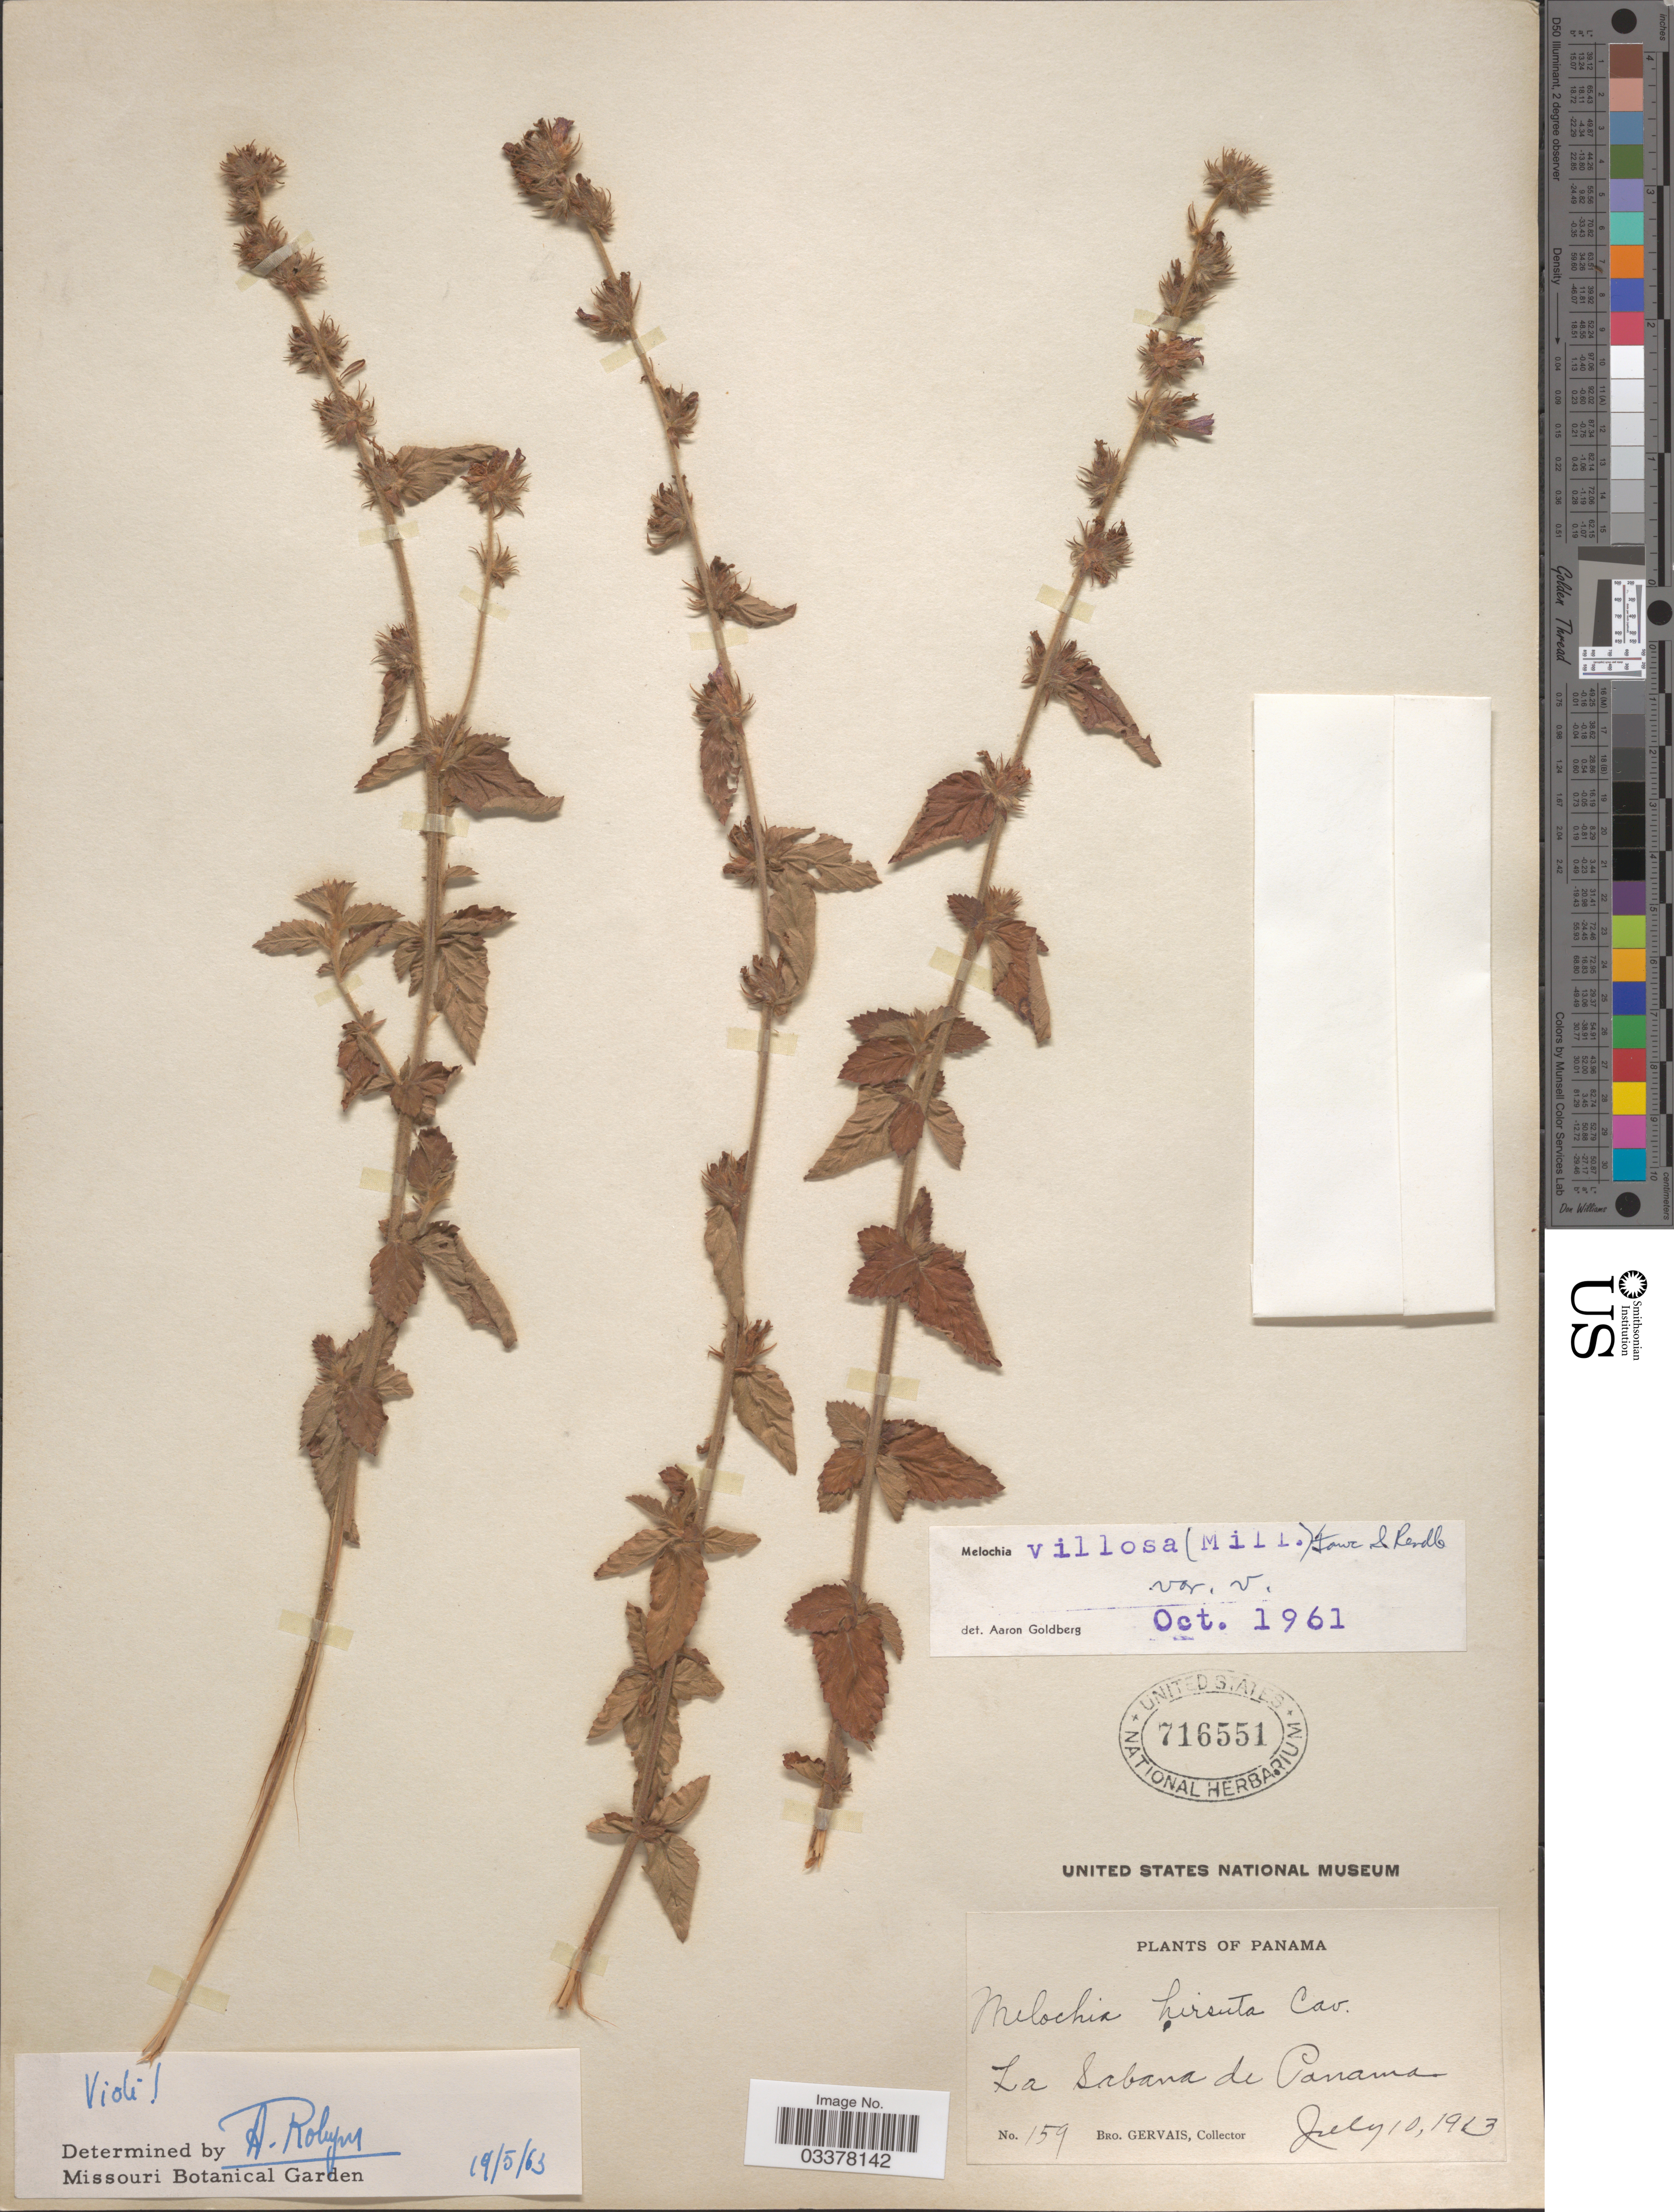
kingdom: Plantae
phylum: Tracheophyta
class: Magnoliopsida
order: Malvales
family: Malvaceae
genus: Melochia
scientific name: Melochia spicata var. spicata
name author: (L.) Fryxell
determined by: Dorr, L. J., (BOT), Smithsonian Institution - National Museum of Natural History (UNITED STATES)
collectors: B. Gervais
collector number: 159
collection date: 1913-07-10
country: Panama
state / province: Panamá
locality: La Sabana de Panama.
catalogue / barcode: US 716551